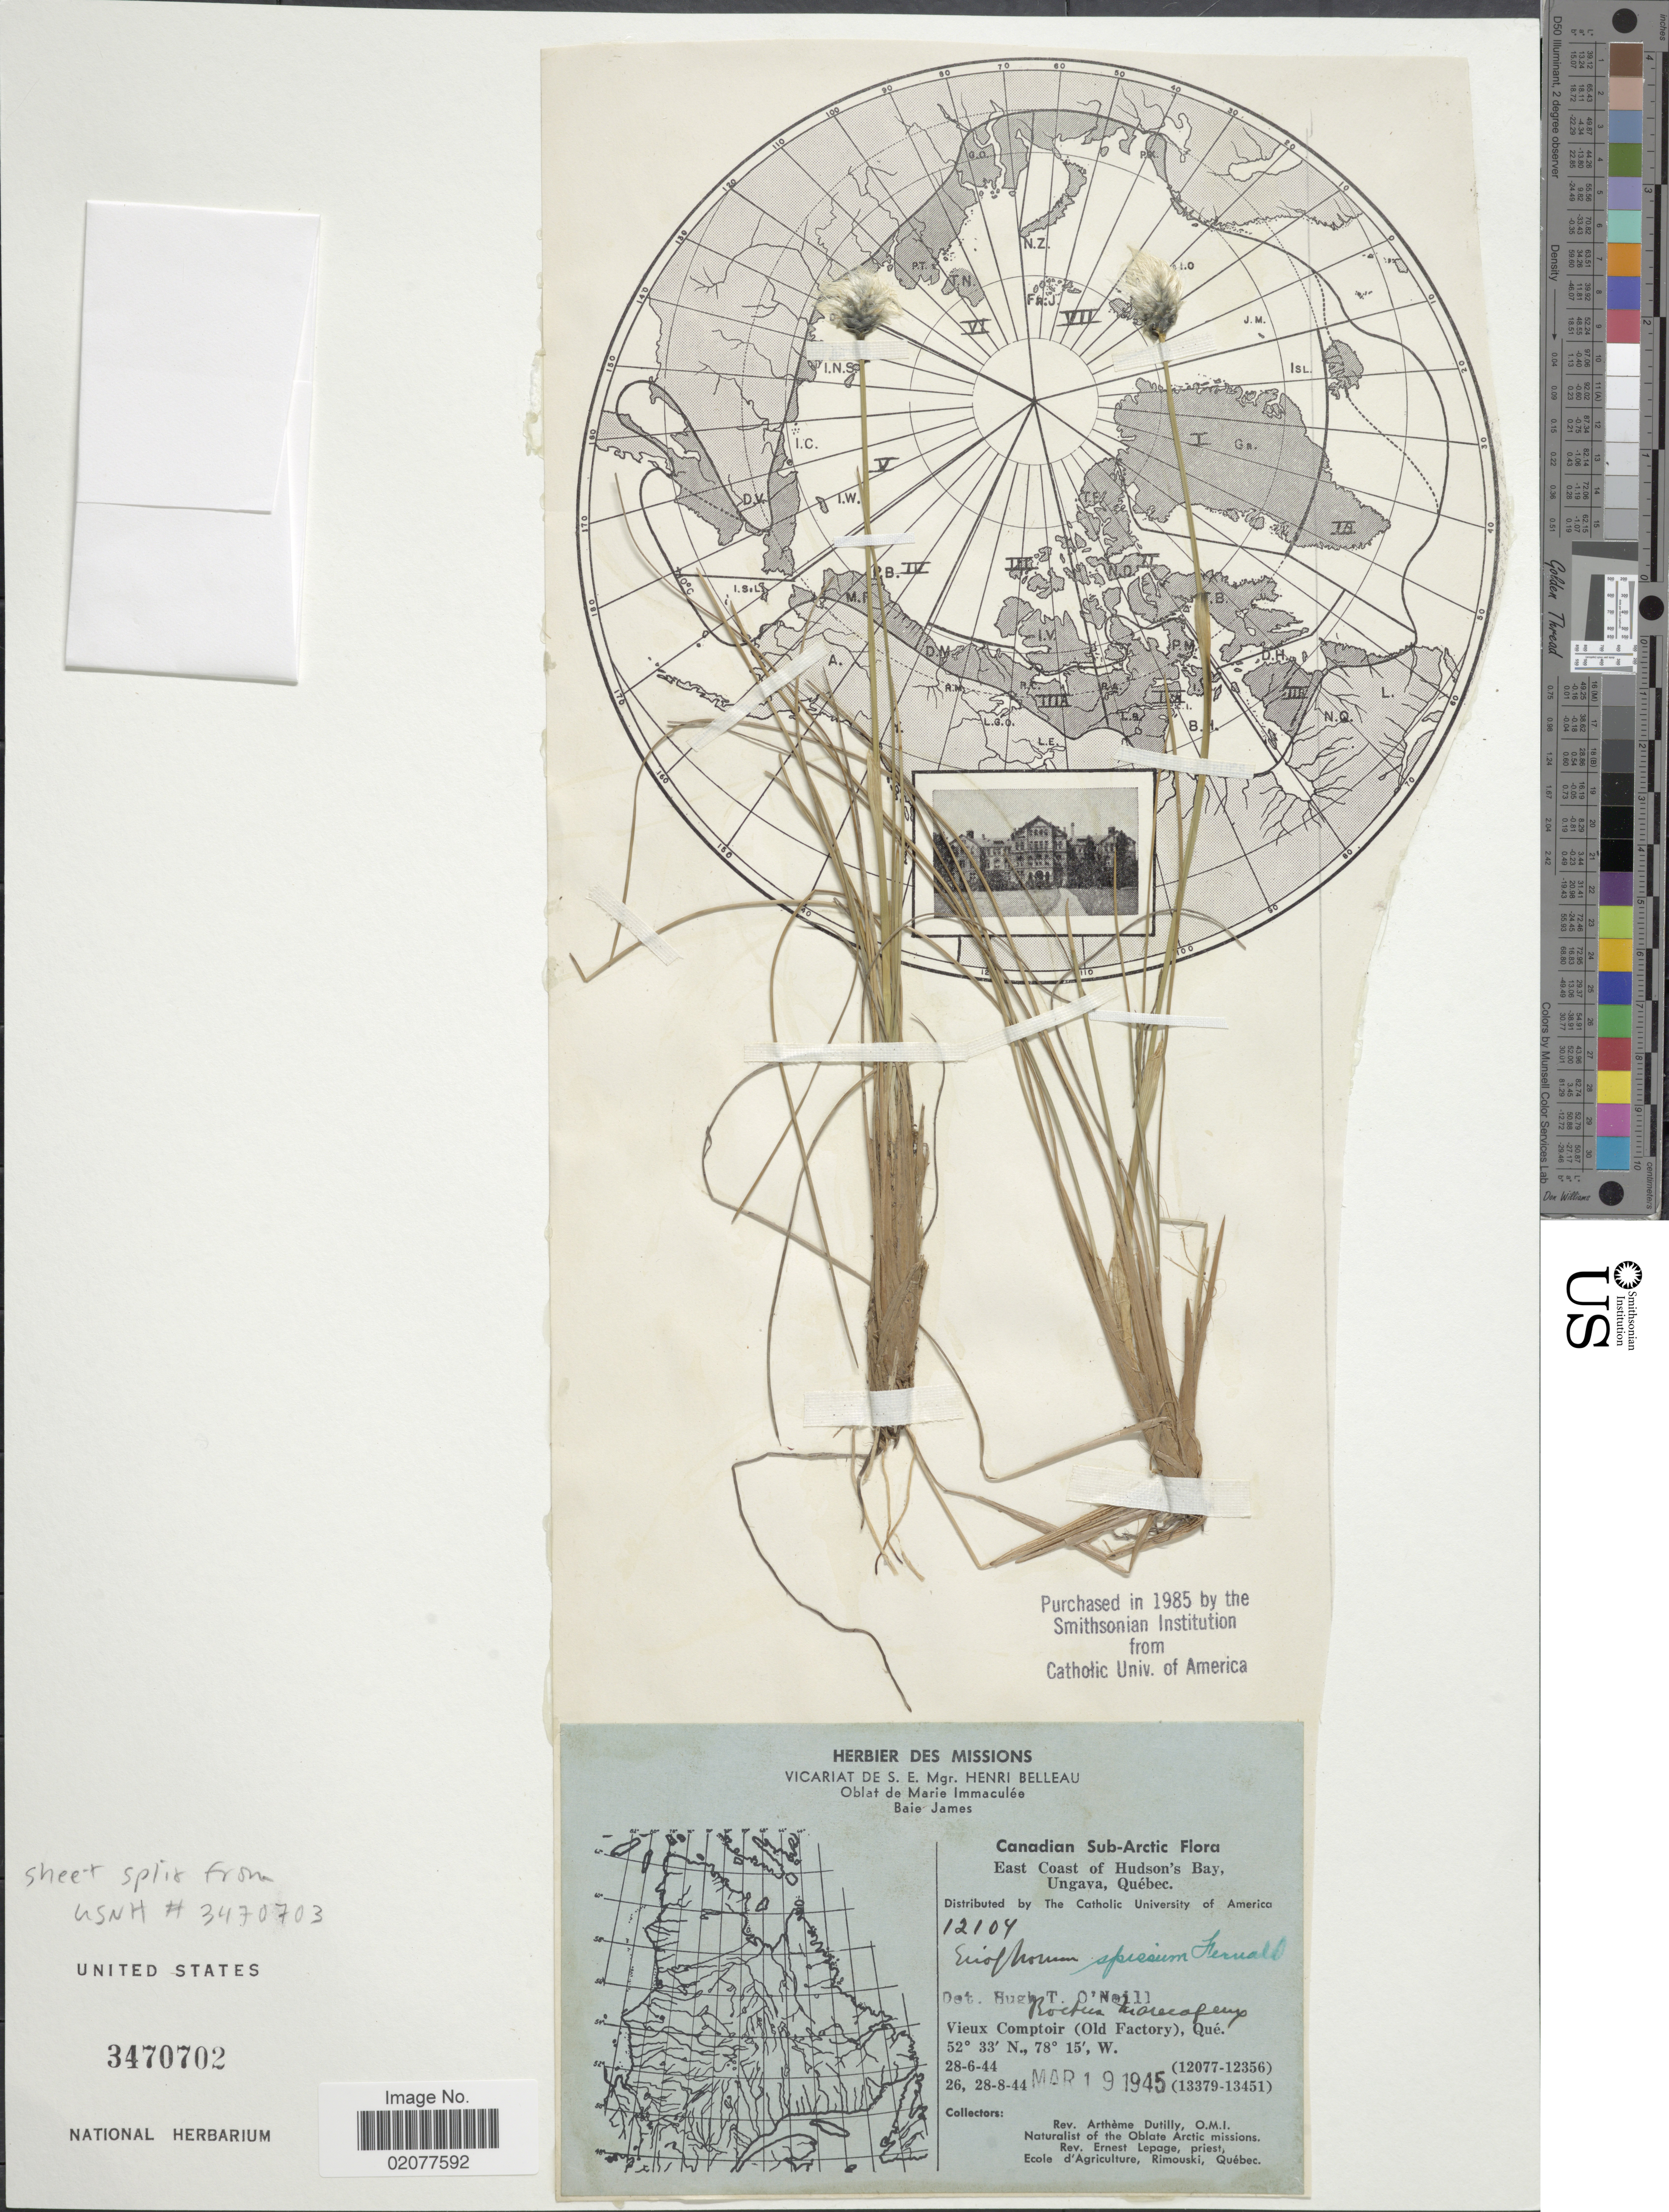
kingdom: Plantae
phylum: Tracheophyta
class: Liliopsida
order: Poales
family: Cyperaceae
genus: Eriophorum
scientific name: Eriophorum spissum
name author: Fernald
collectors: A. Dutilly & E. Lepage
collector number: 12104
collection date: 1945-03-19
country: Canada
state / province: Quebec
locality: Canadian Sub-Arctic, East Coast of Hudson's Bay. Ungava, Quebec. Vieux Comptoir (Old Factory), Que.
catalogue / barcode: US 3470702